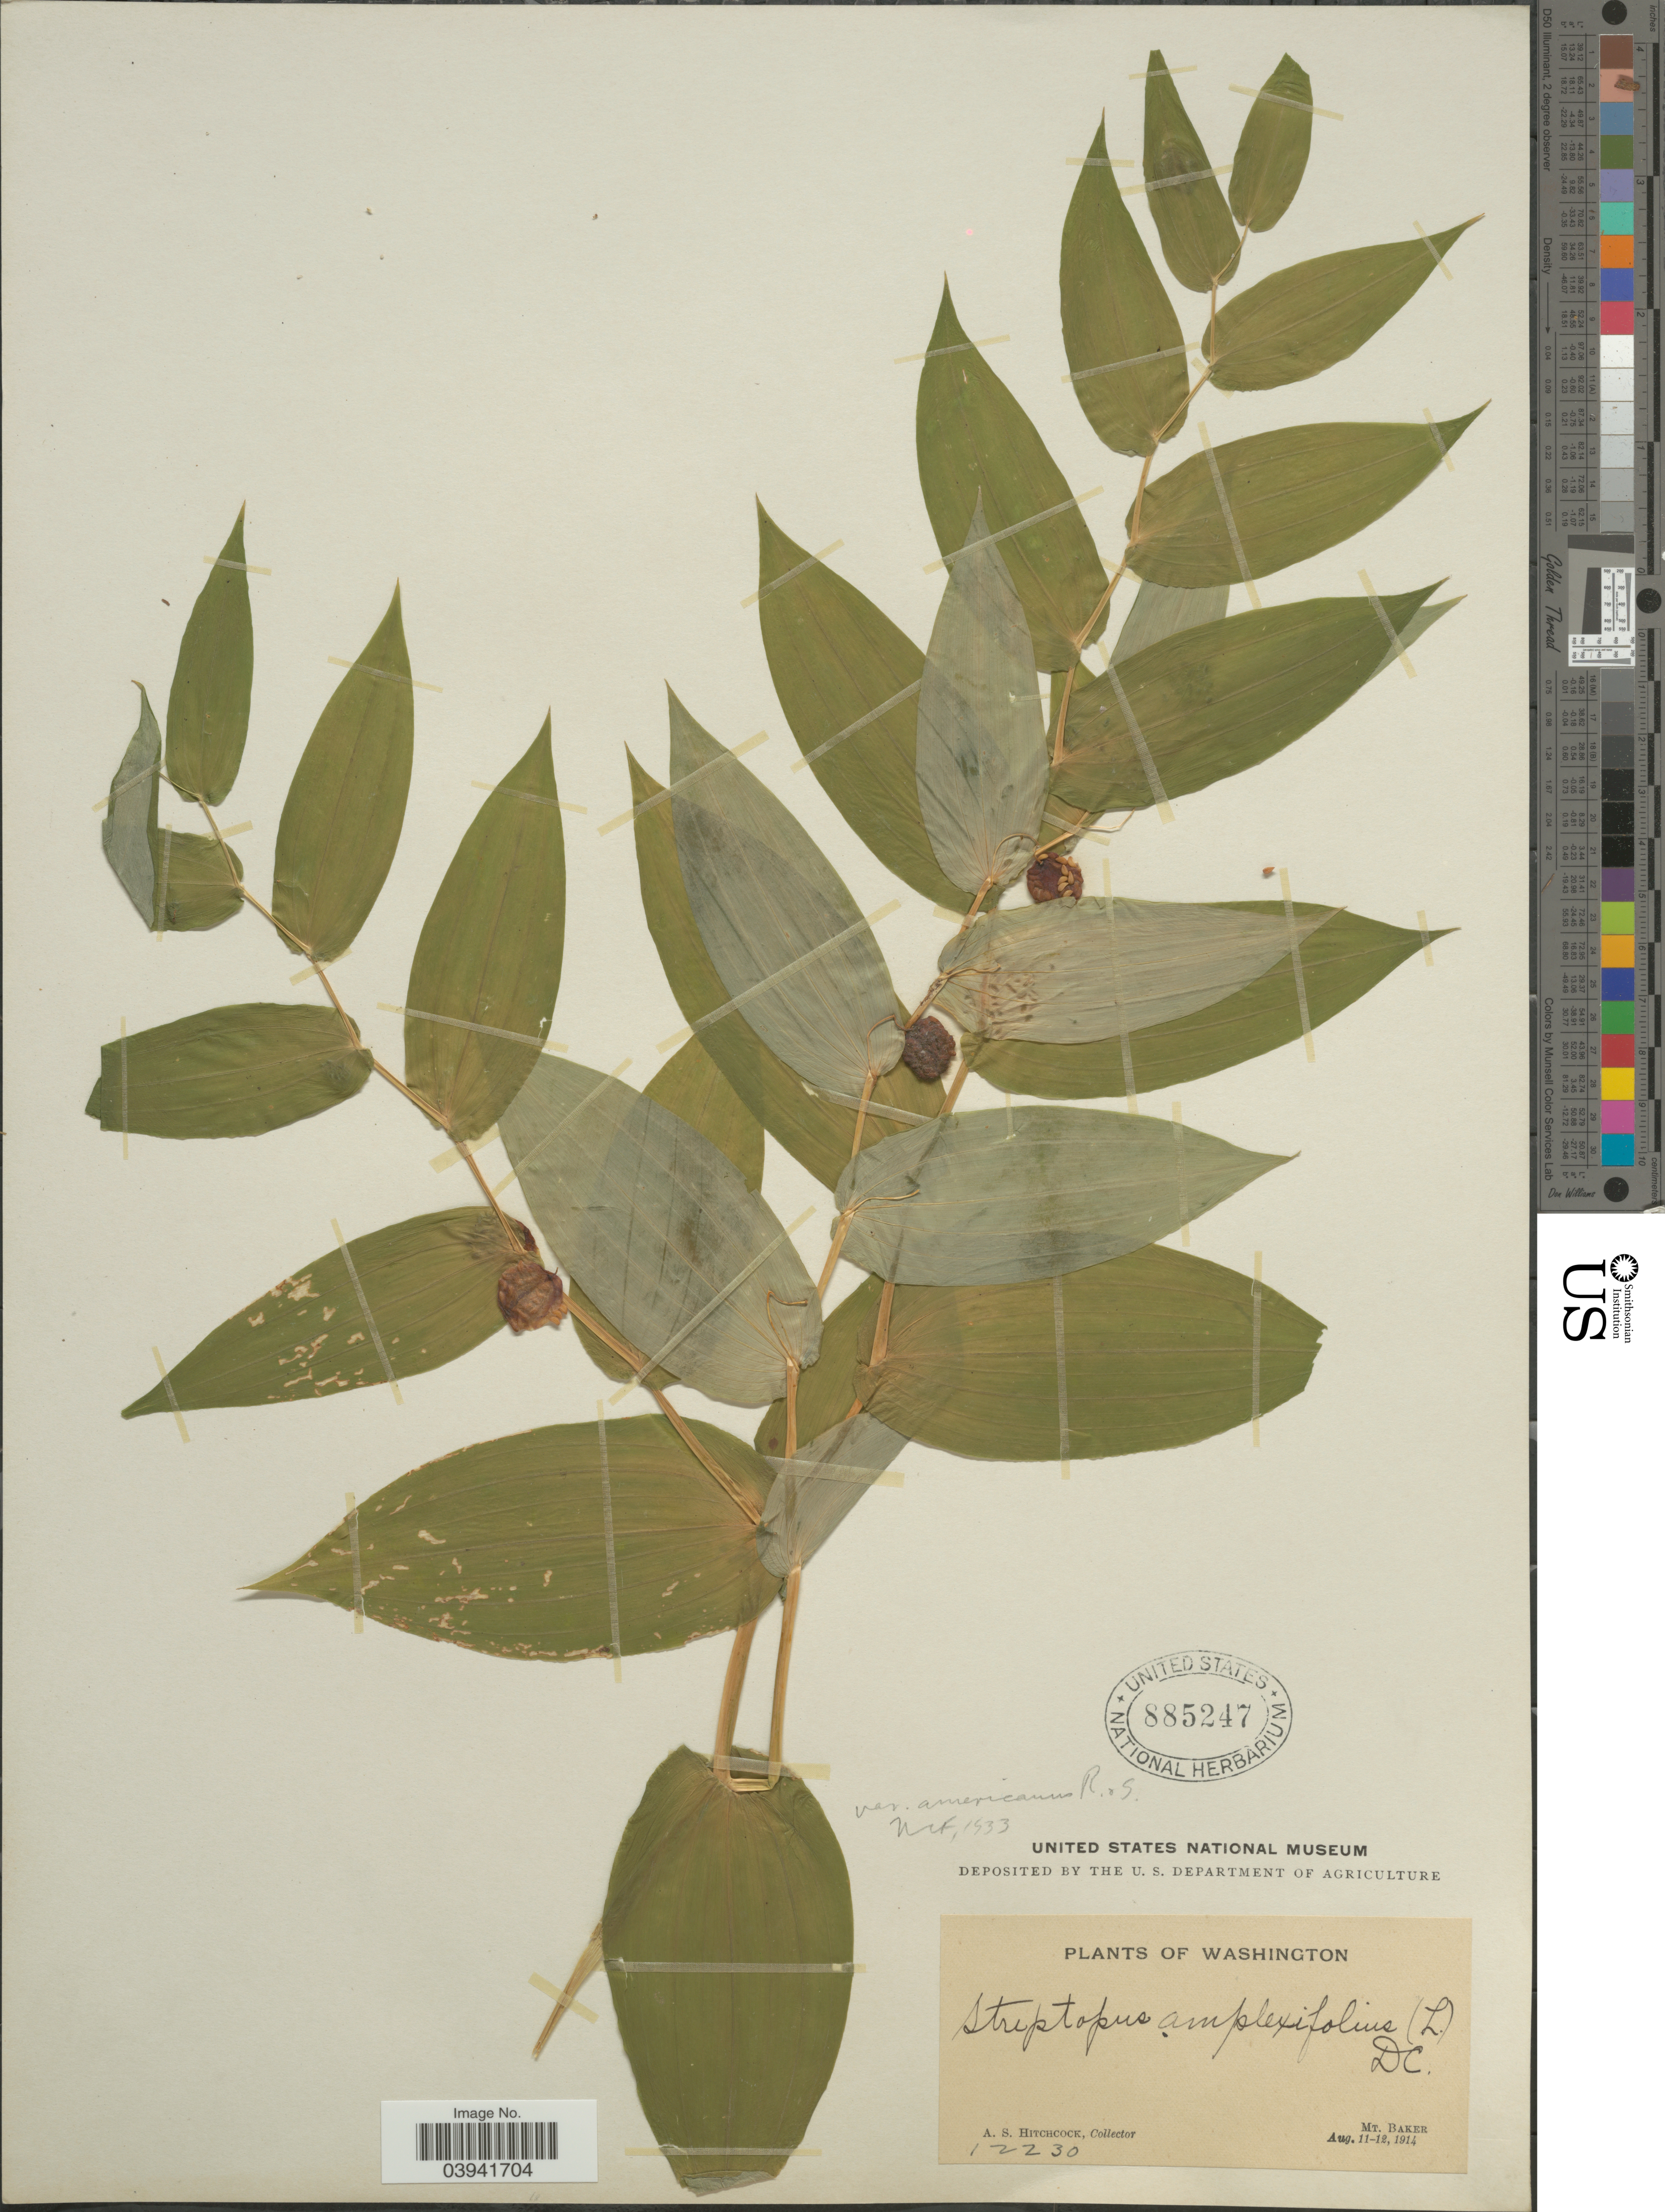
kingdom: Plantae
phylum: Tracheophyta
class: Liliopsida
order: Liliales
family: Liliaceae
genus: Streptopus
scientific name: Streptopus amplexifolius var. americanus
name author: Schult. & Schult. f.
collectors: A. S. Hitchcock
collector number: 12230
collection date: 1914-08-11/1914-08-12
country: United States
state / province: Washington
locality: Mt. Baker.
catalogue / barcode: US 885247